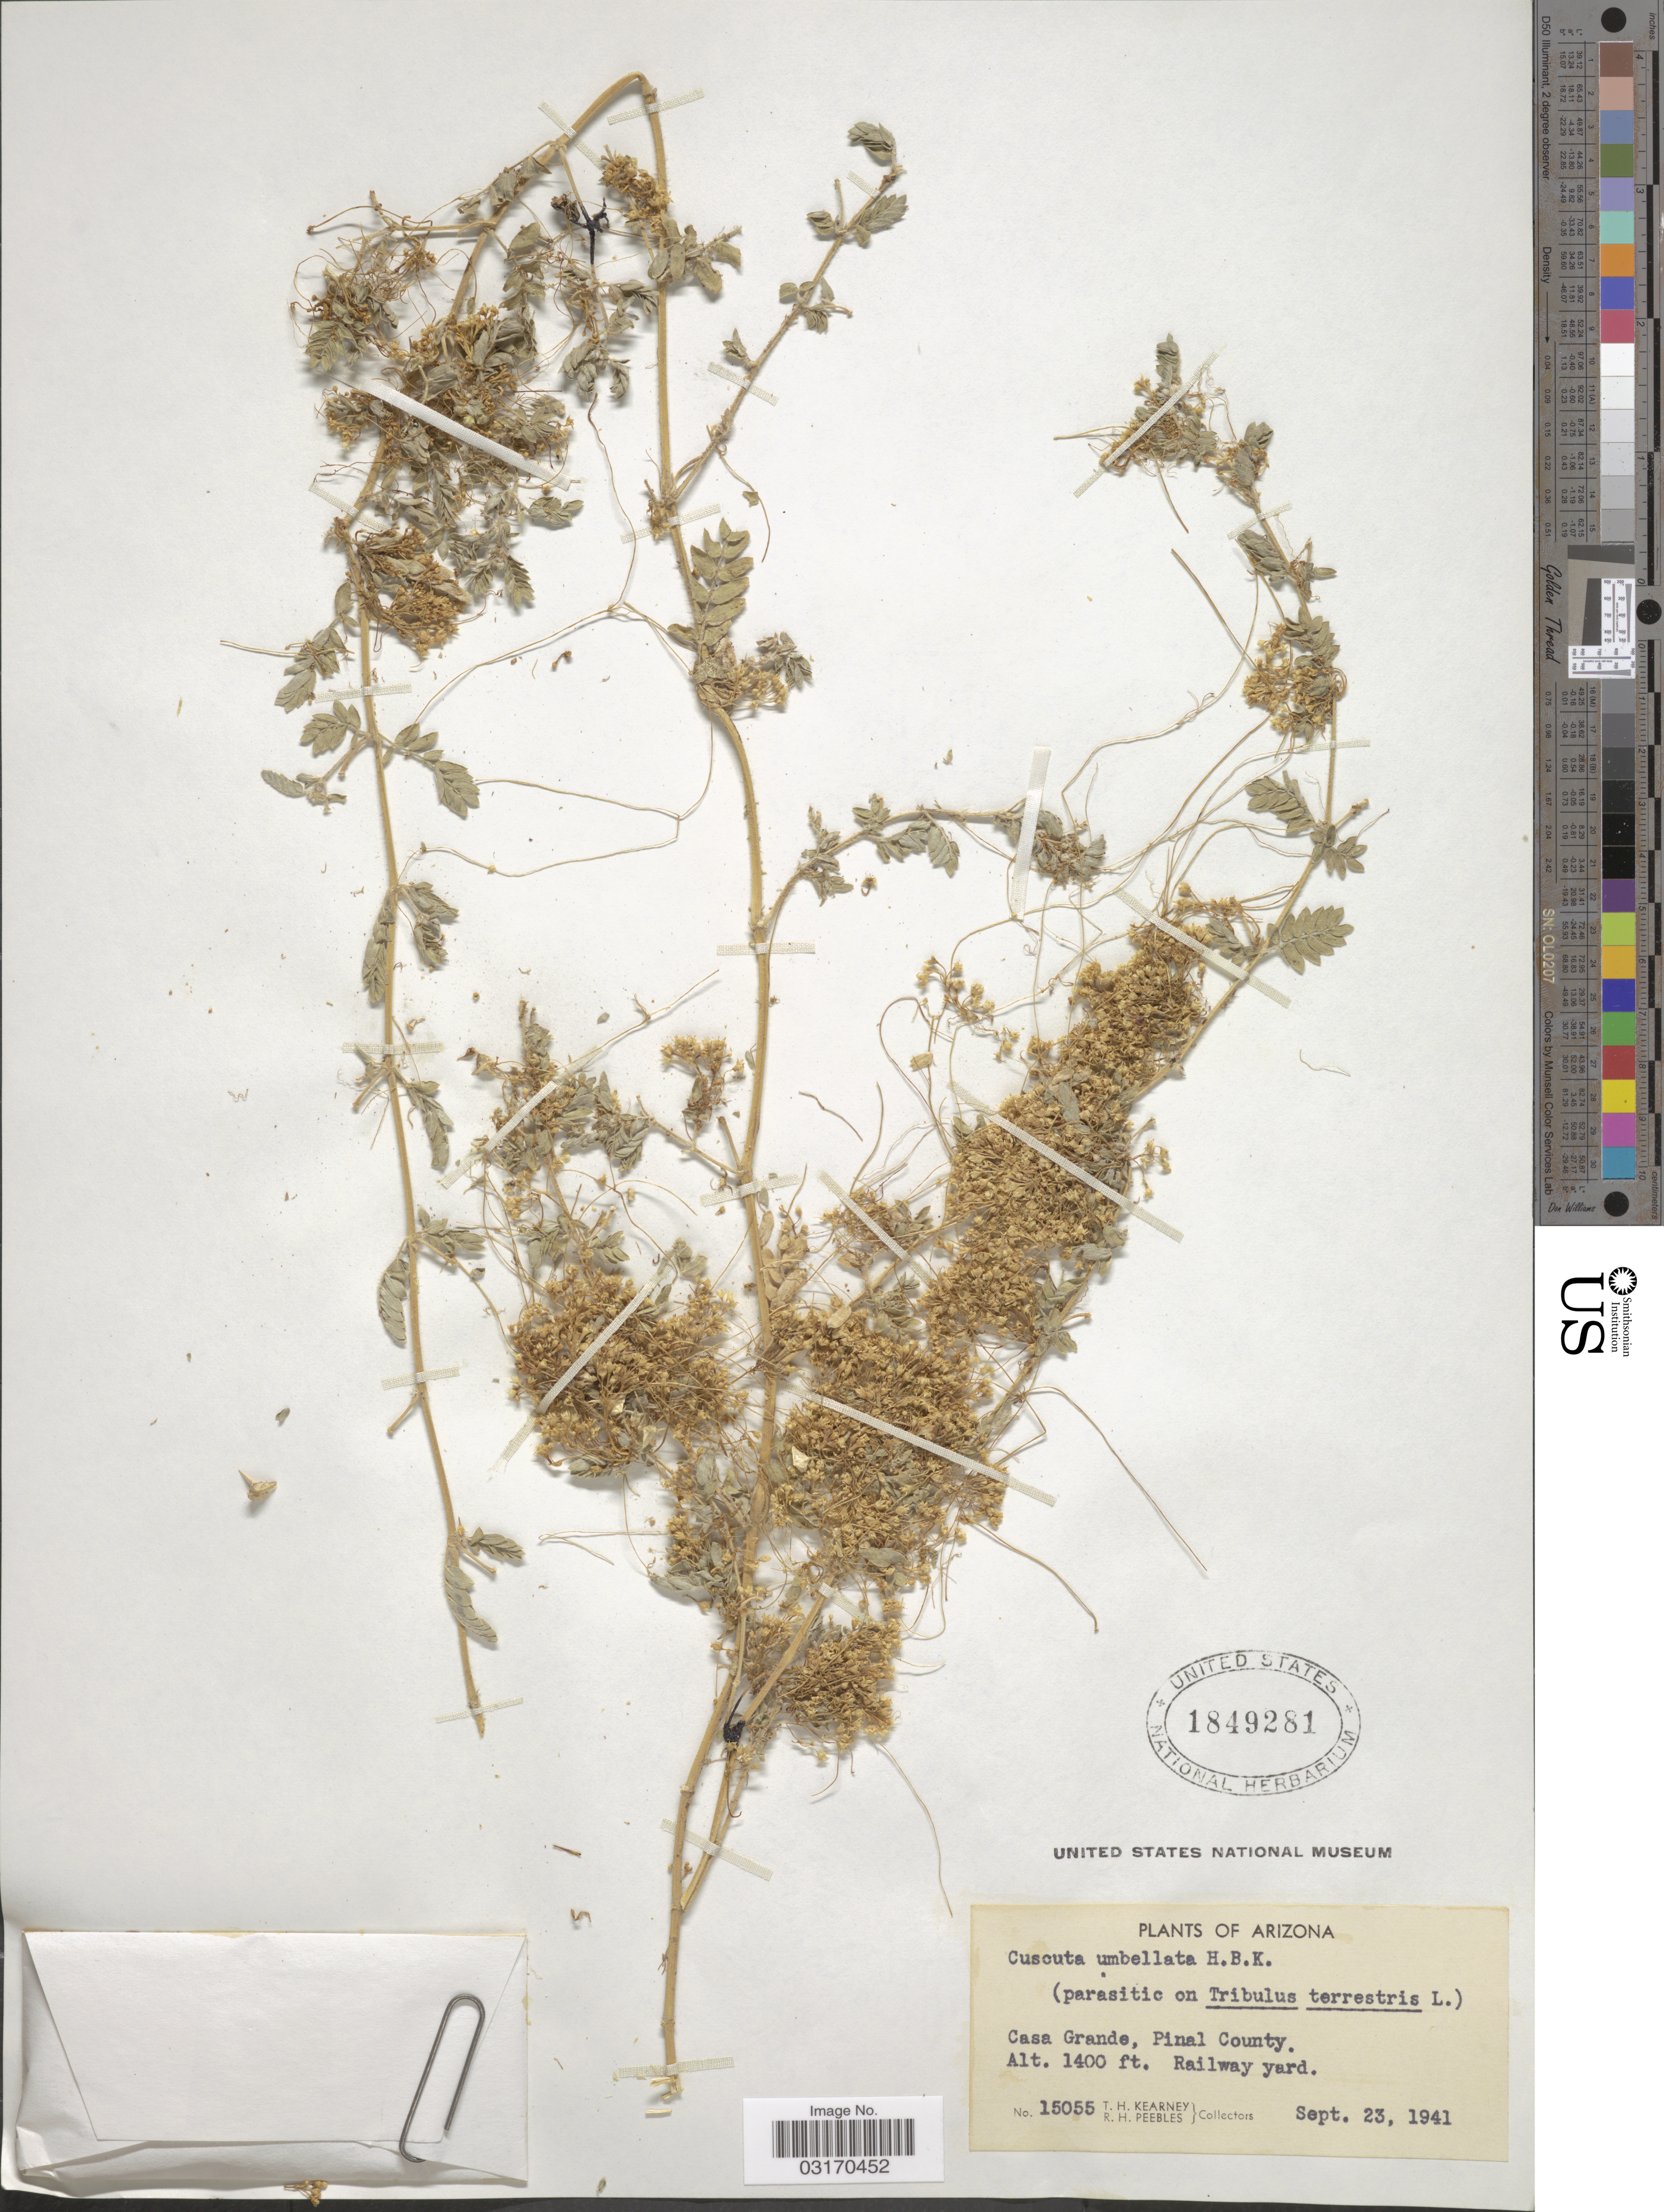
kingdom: Plantae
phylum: Tracheophyta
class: Magnoliopsida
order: Solanales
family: Convolvulaceae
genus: Cuscuta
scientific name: Cuscuta umbellata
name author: Kunth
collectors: T. H. Kearney & R. H. Peebles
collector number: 15055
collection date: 1941-09-23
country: United States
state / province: Arizona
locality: Casa Grande, Pinal County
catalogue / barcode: US 1849281